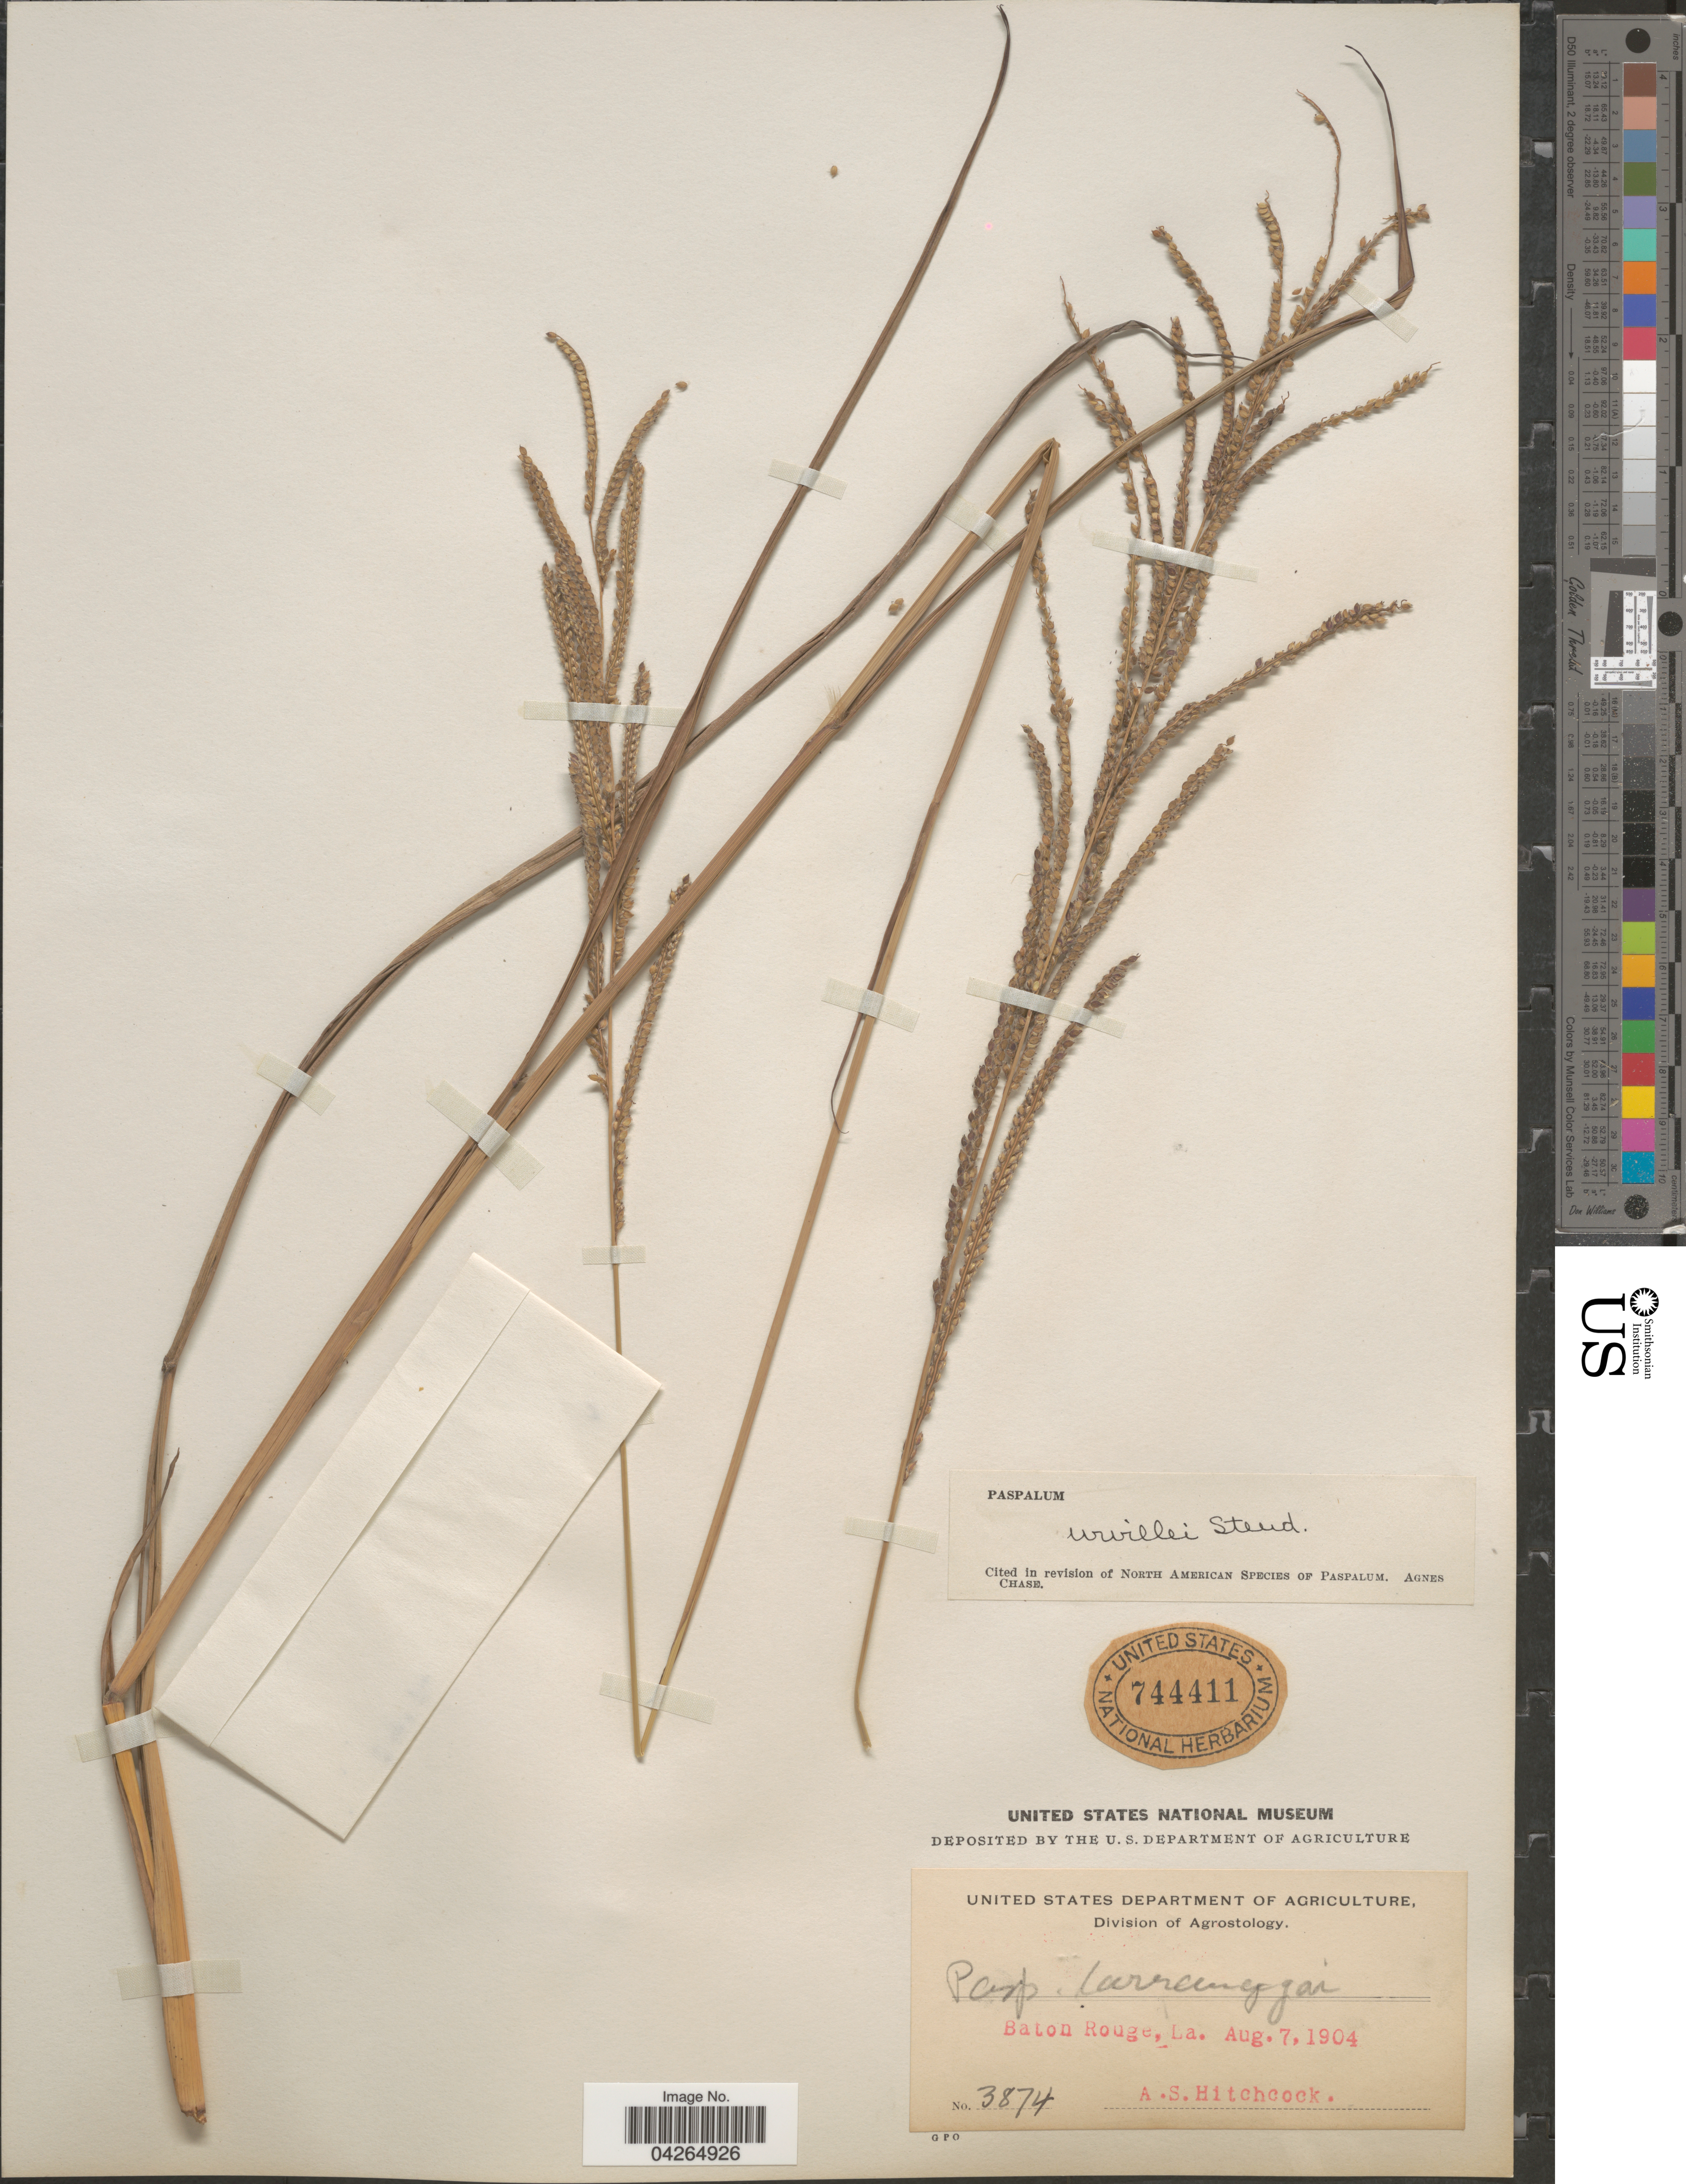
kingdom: Plantae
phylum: Tracheophyta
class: Liliopsida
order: Poales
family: Poaceae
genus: Paspalum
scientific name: Paspalum urvillei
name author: Steud.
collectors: A. S. Hitchcock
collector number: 3874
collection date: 1904-08-07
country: United States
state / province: Louisiana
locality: Baton Rouge.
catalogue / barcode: US 744411